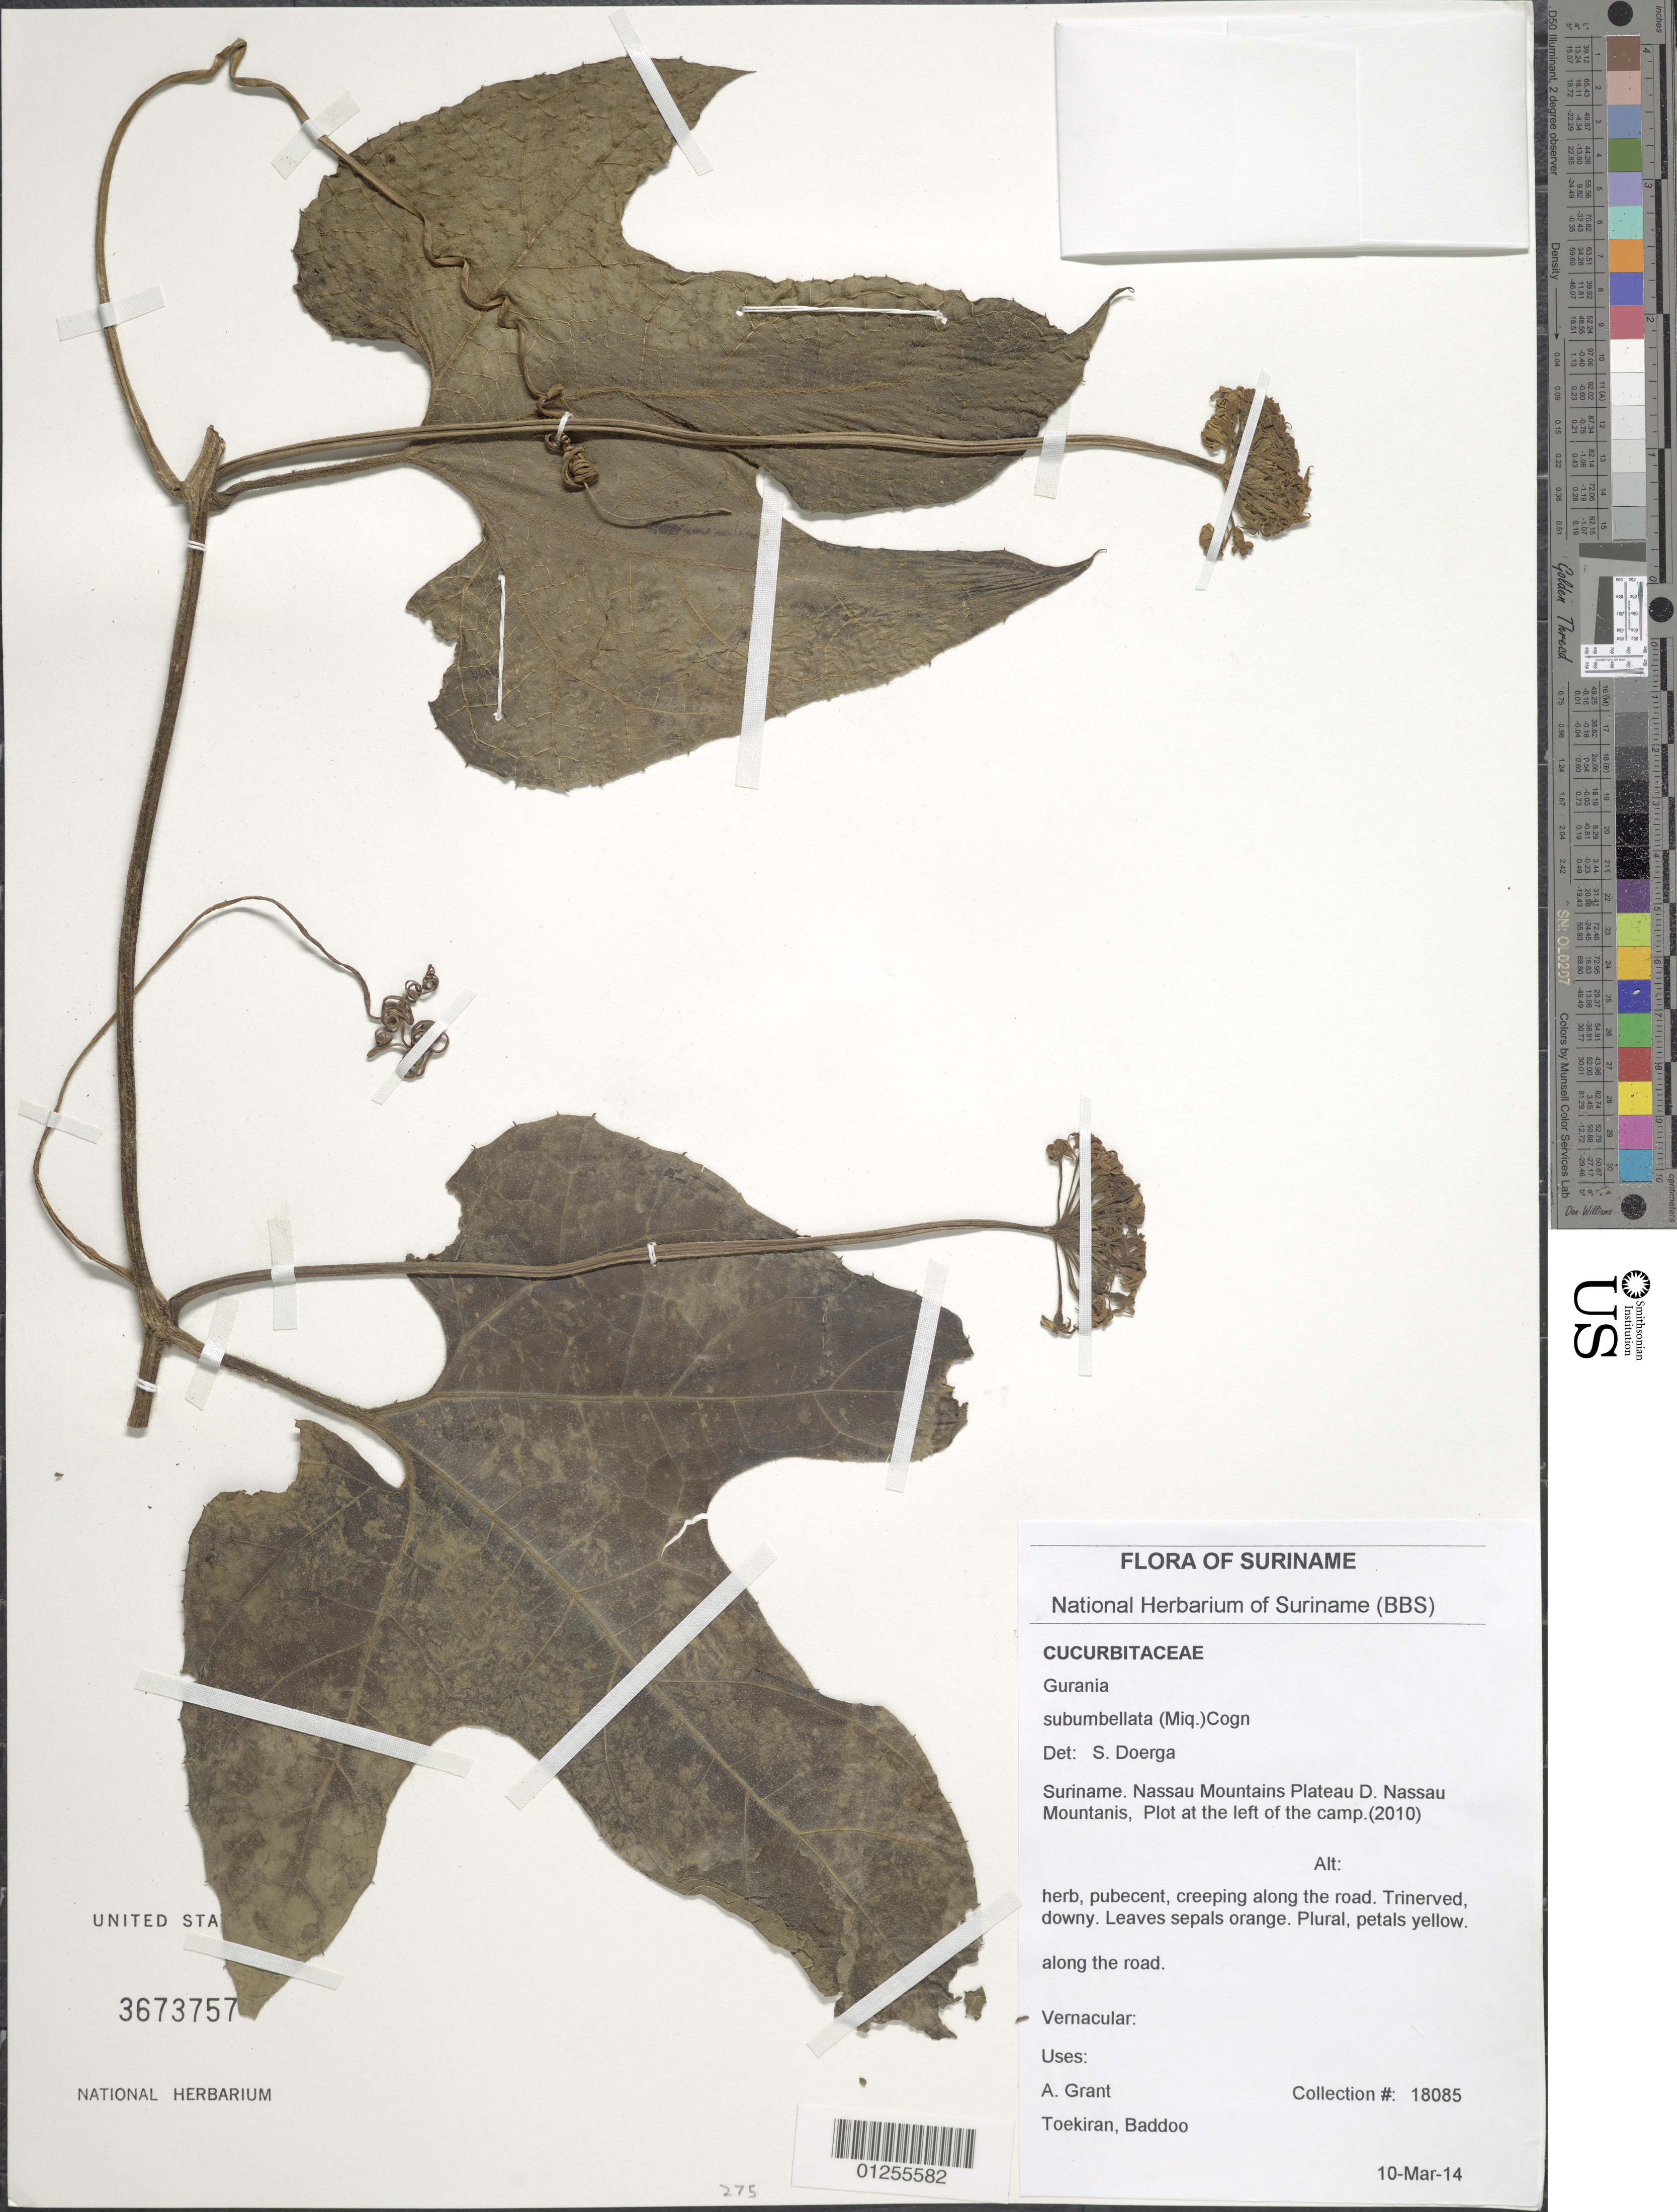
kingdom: Plantae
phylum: Tracheophyta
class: Magnoliopsida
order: Cucurbitales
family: Cucurbitaceae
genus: Gurania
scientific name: Gurania subumbellata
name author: (Miq.) Cogn.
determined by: Doerga, S.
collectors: A. Grant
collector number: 18085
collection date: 2010-03-14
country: Suriname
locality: Nassau Mountains Plateau D. Nassau MOuntains, Plot at the left of the camp (2010)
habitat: Along the road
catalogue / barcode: US 3673757